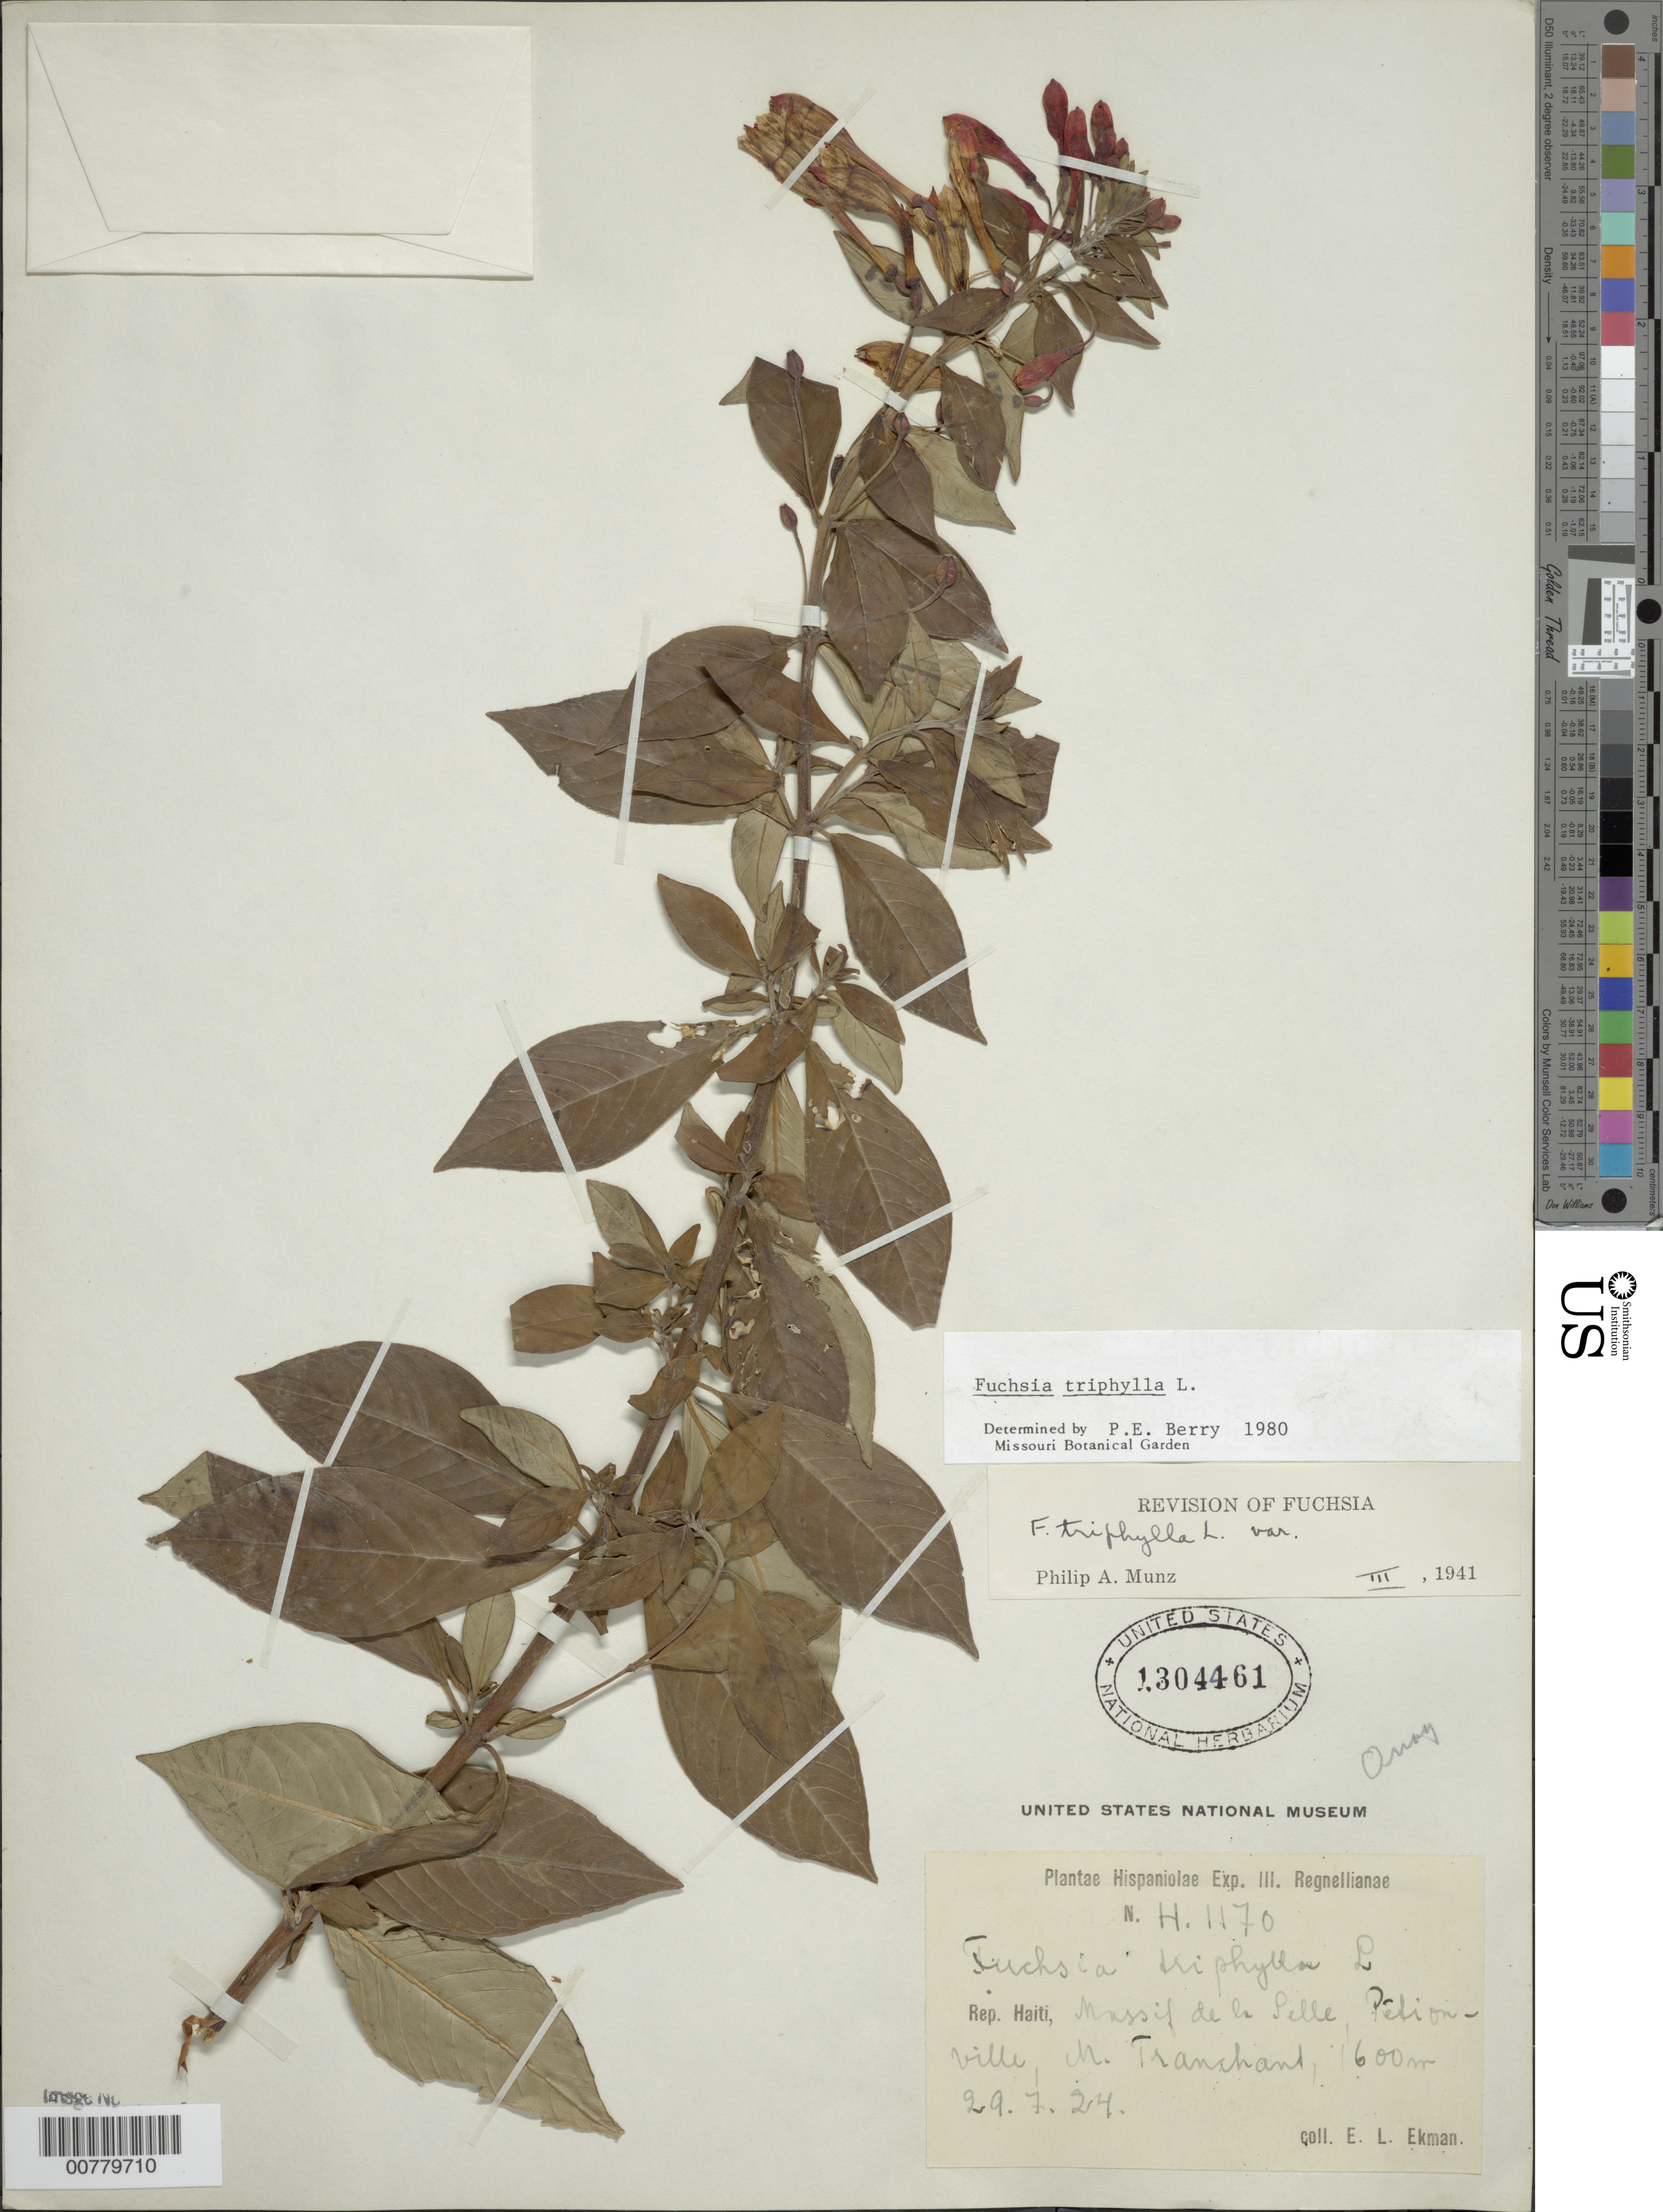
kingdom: Plantae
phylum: Tracheophyta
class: Magnoliopsida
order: Myrtales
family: Onagraceae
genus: Fuchsia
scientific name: Fuchsia triphylla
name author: L.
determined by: Berry, P. E., (WIS), University of Wisconsin - Madison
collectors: E. L. Ekman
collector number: H 1170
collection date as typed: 29 Jul 1924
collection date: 1924-07-29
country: Haiti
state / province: Ouest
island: Hispaniola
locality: Massif de la Selle, Pétionville, M. Tranchant.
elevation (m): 1600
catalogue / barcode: US 1304461